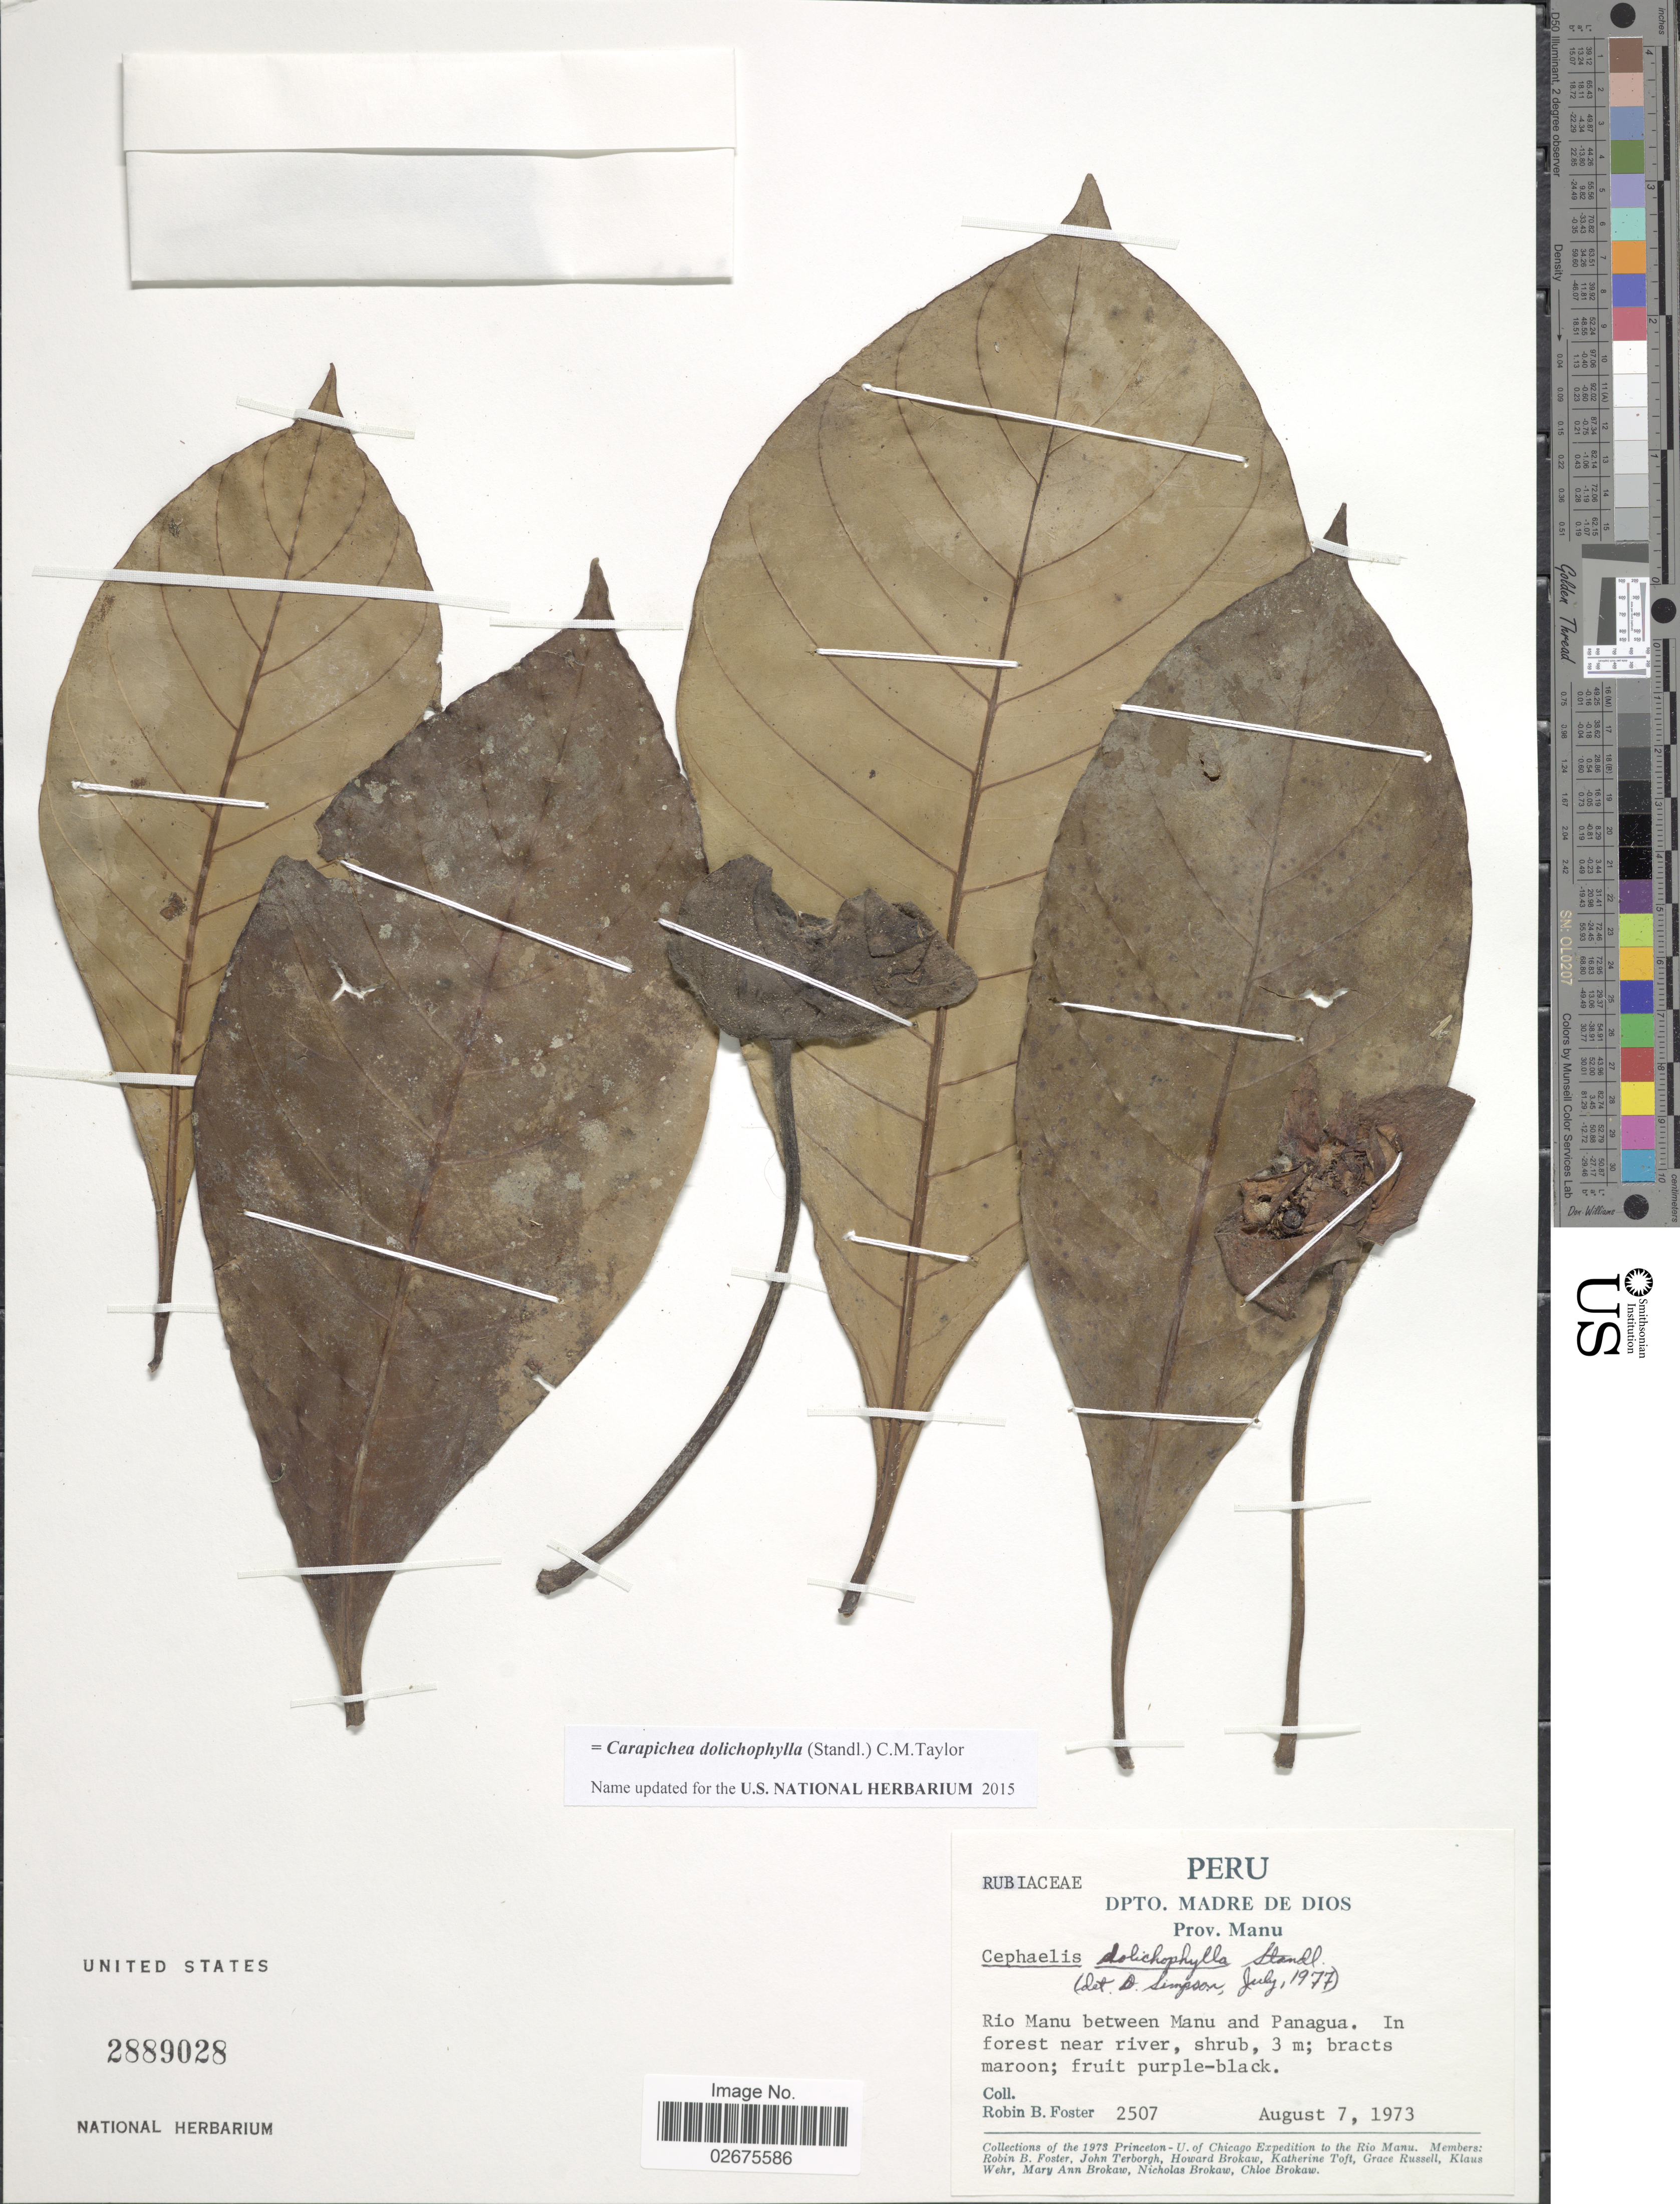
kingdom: Plantae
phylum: Tracheophyta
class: Magnoliopsida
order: Gentianales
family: Rubiaceae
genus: Carapichea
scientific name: Carapichea dolichophylla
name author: (Standl.) C.M. Taylor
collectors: R. B. Foster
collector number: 2507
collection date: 1973-08-07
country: Peru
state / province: Madre de Dios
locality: Prov. Manu. Rio Manu between Manu and Panagua. In forest near river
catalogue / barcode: US 2889028